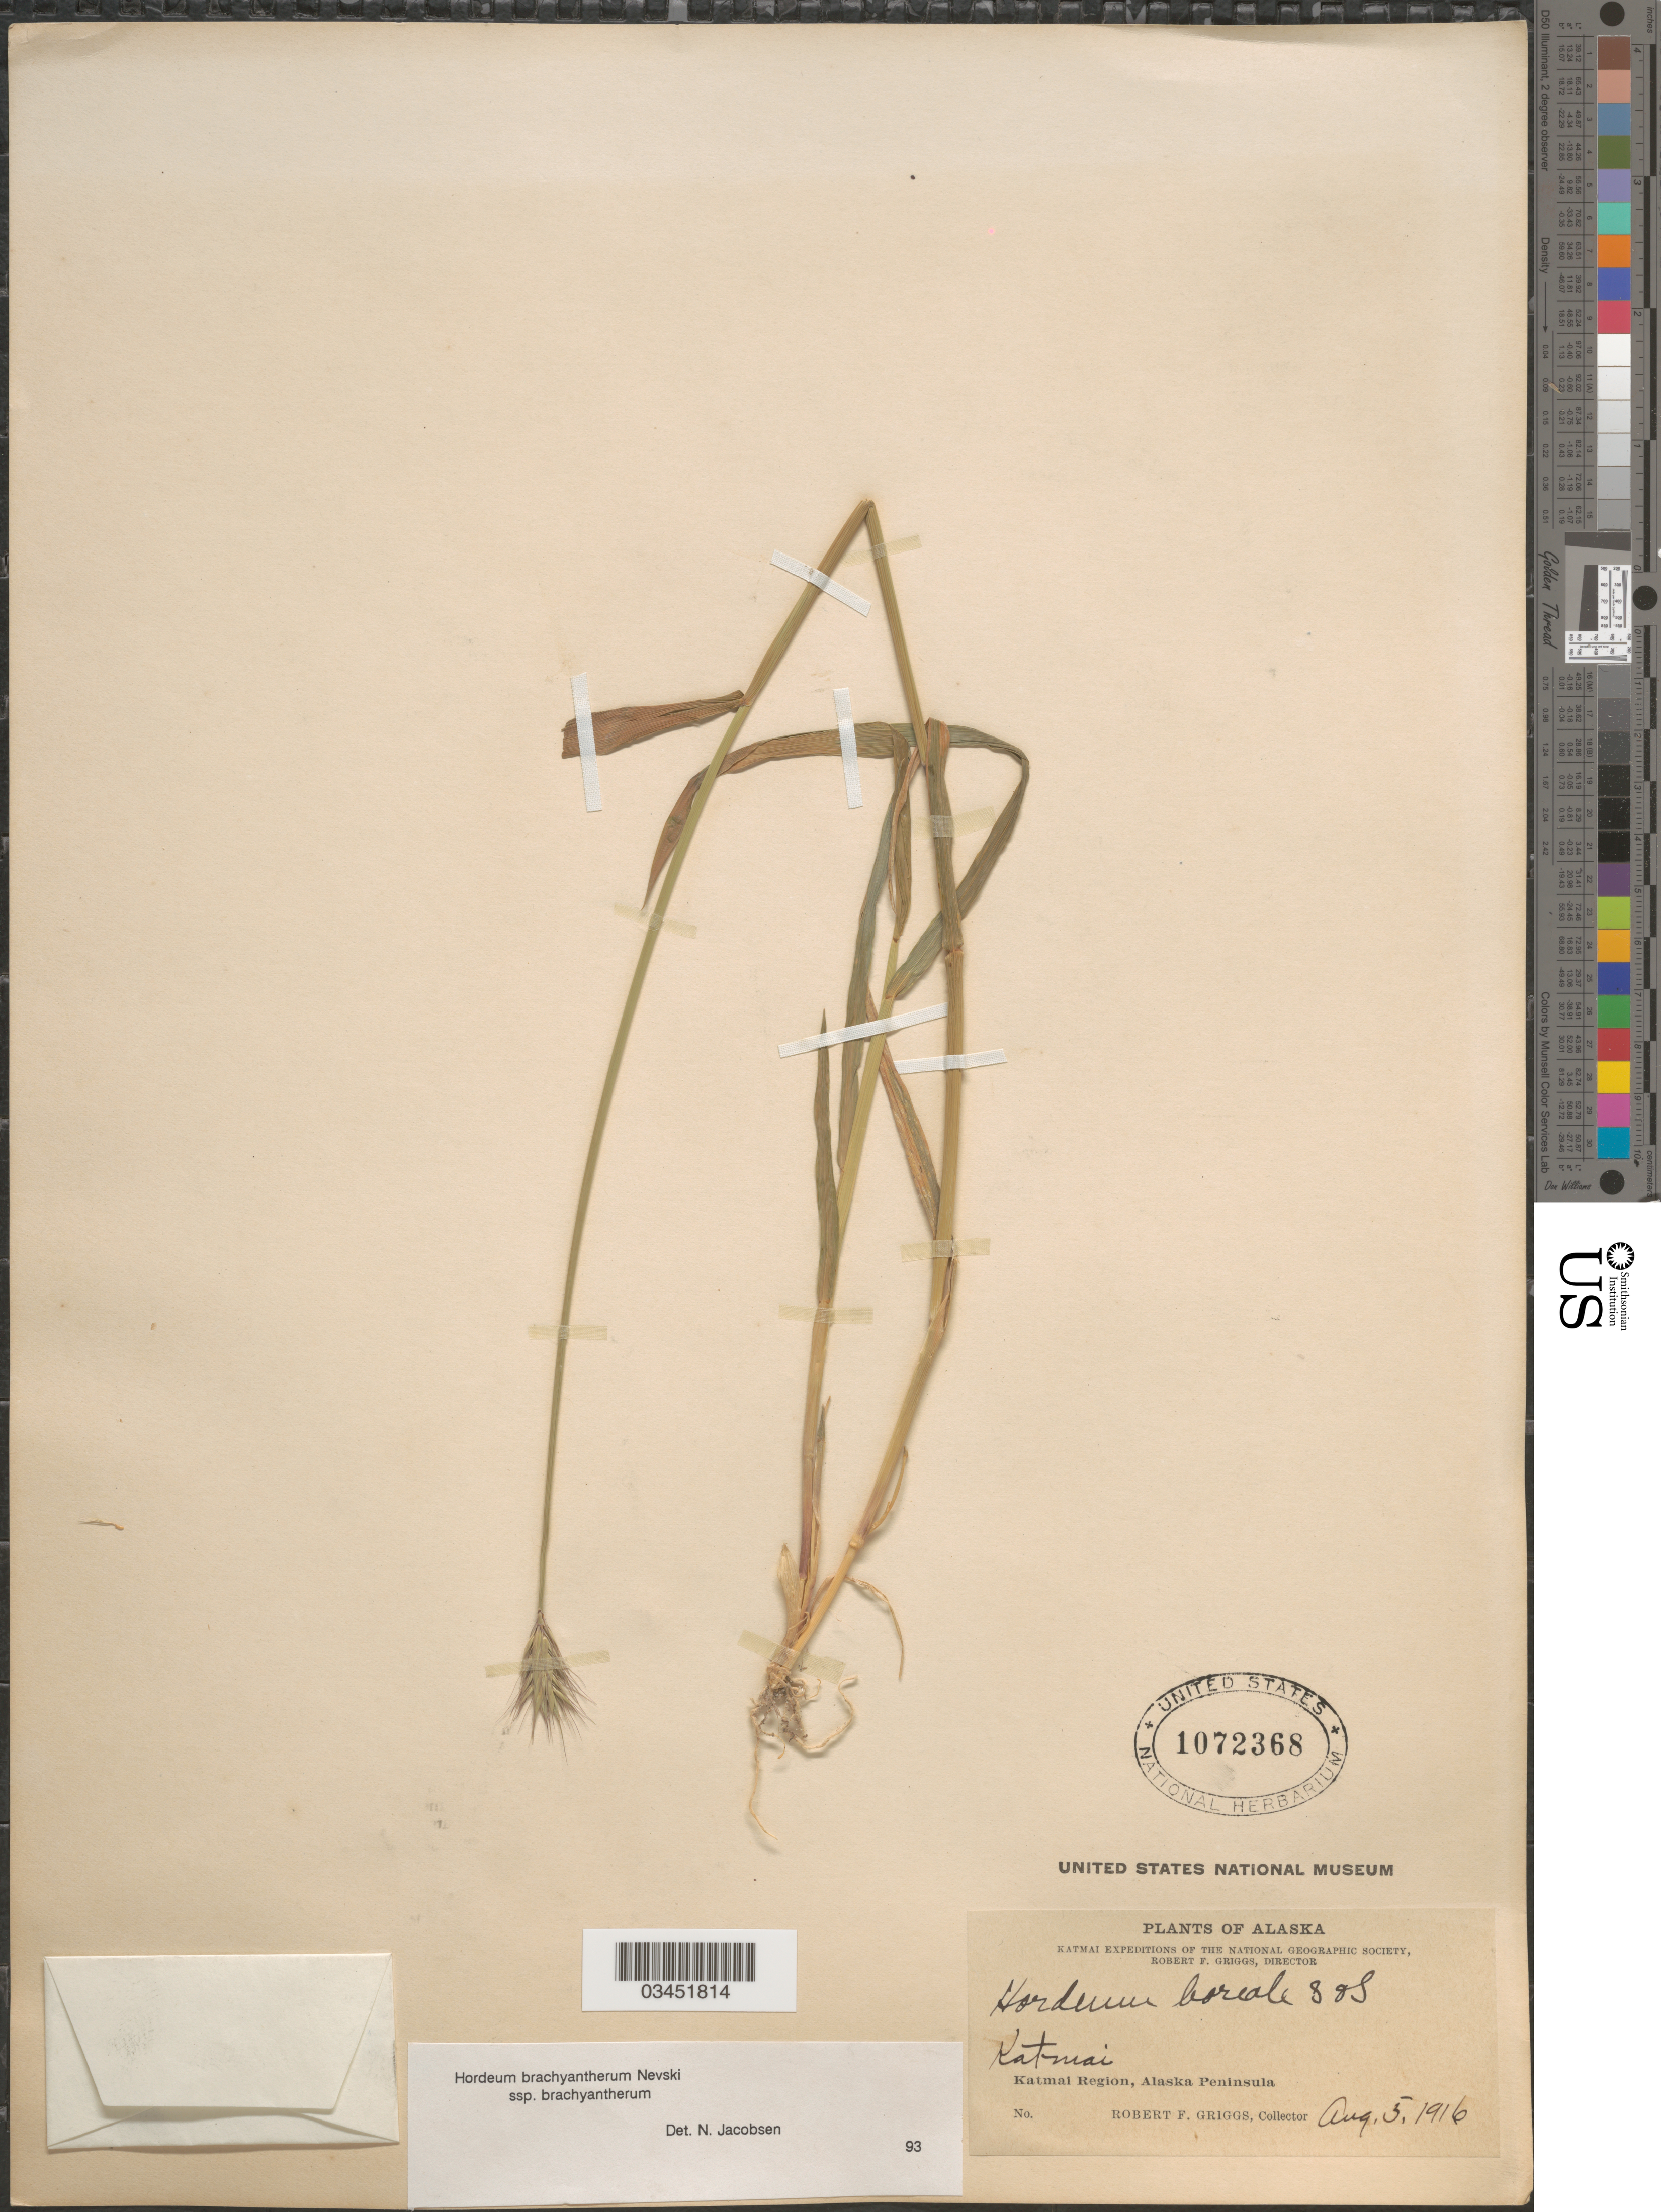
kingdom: Plantae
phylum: Tracheophyta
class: Liliopsida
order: Poales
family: Poaceae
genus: Hordeum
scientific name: Hordeum brachyantherum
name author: Nevski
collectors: R. F. Griggs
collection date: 1916-08-05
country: United States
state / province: Alaska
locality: Katmai. Katmai Region, Alaska Peninsula.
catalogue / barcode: US 1072368